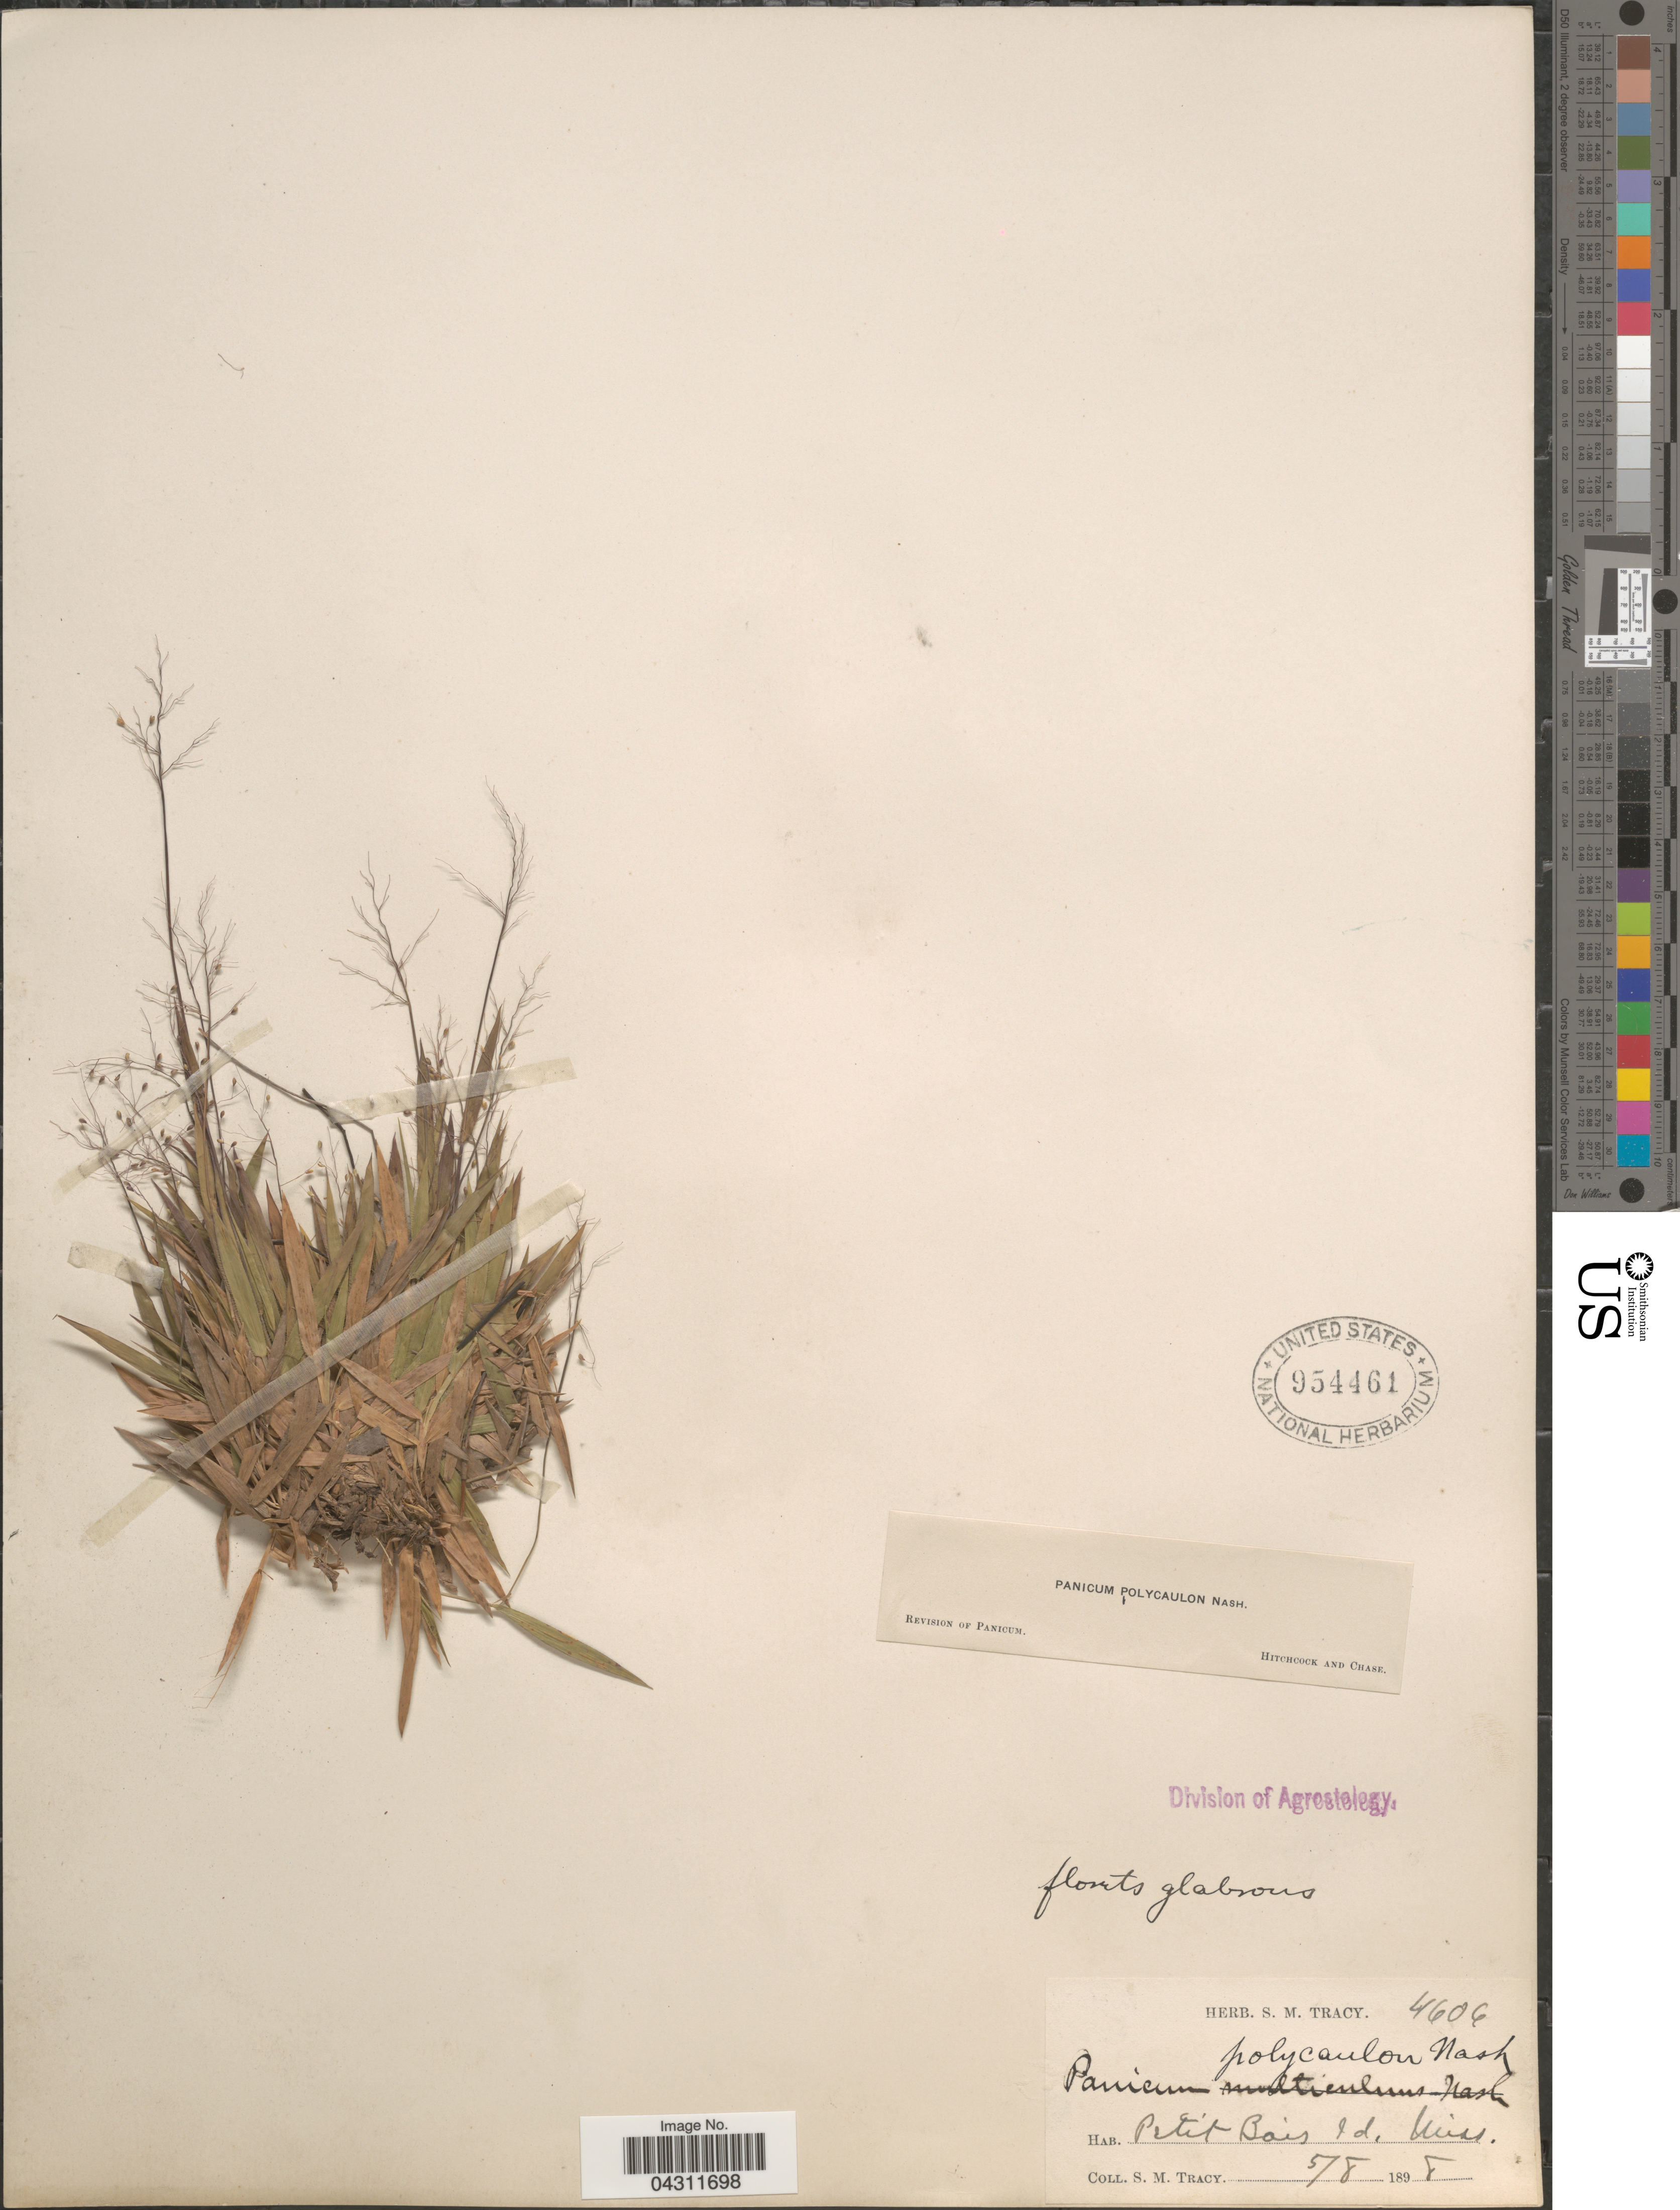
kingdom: Plantae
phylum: Tracheophyta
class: Liliopsida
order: Poales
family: Poaceae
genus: Dichanthelium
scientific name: Dichanthelium strigosum var. glabrescens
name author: (Griseb.) Freckmann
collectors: S. M. Tracy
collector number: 4606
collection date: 1898-05-08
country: United States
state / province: Mississippi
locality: Petit Bois Id.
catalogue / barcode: US 954461